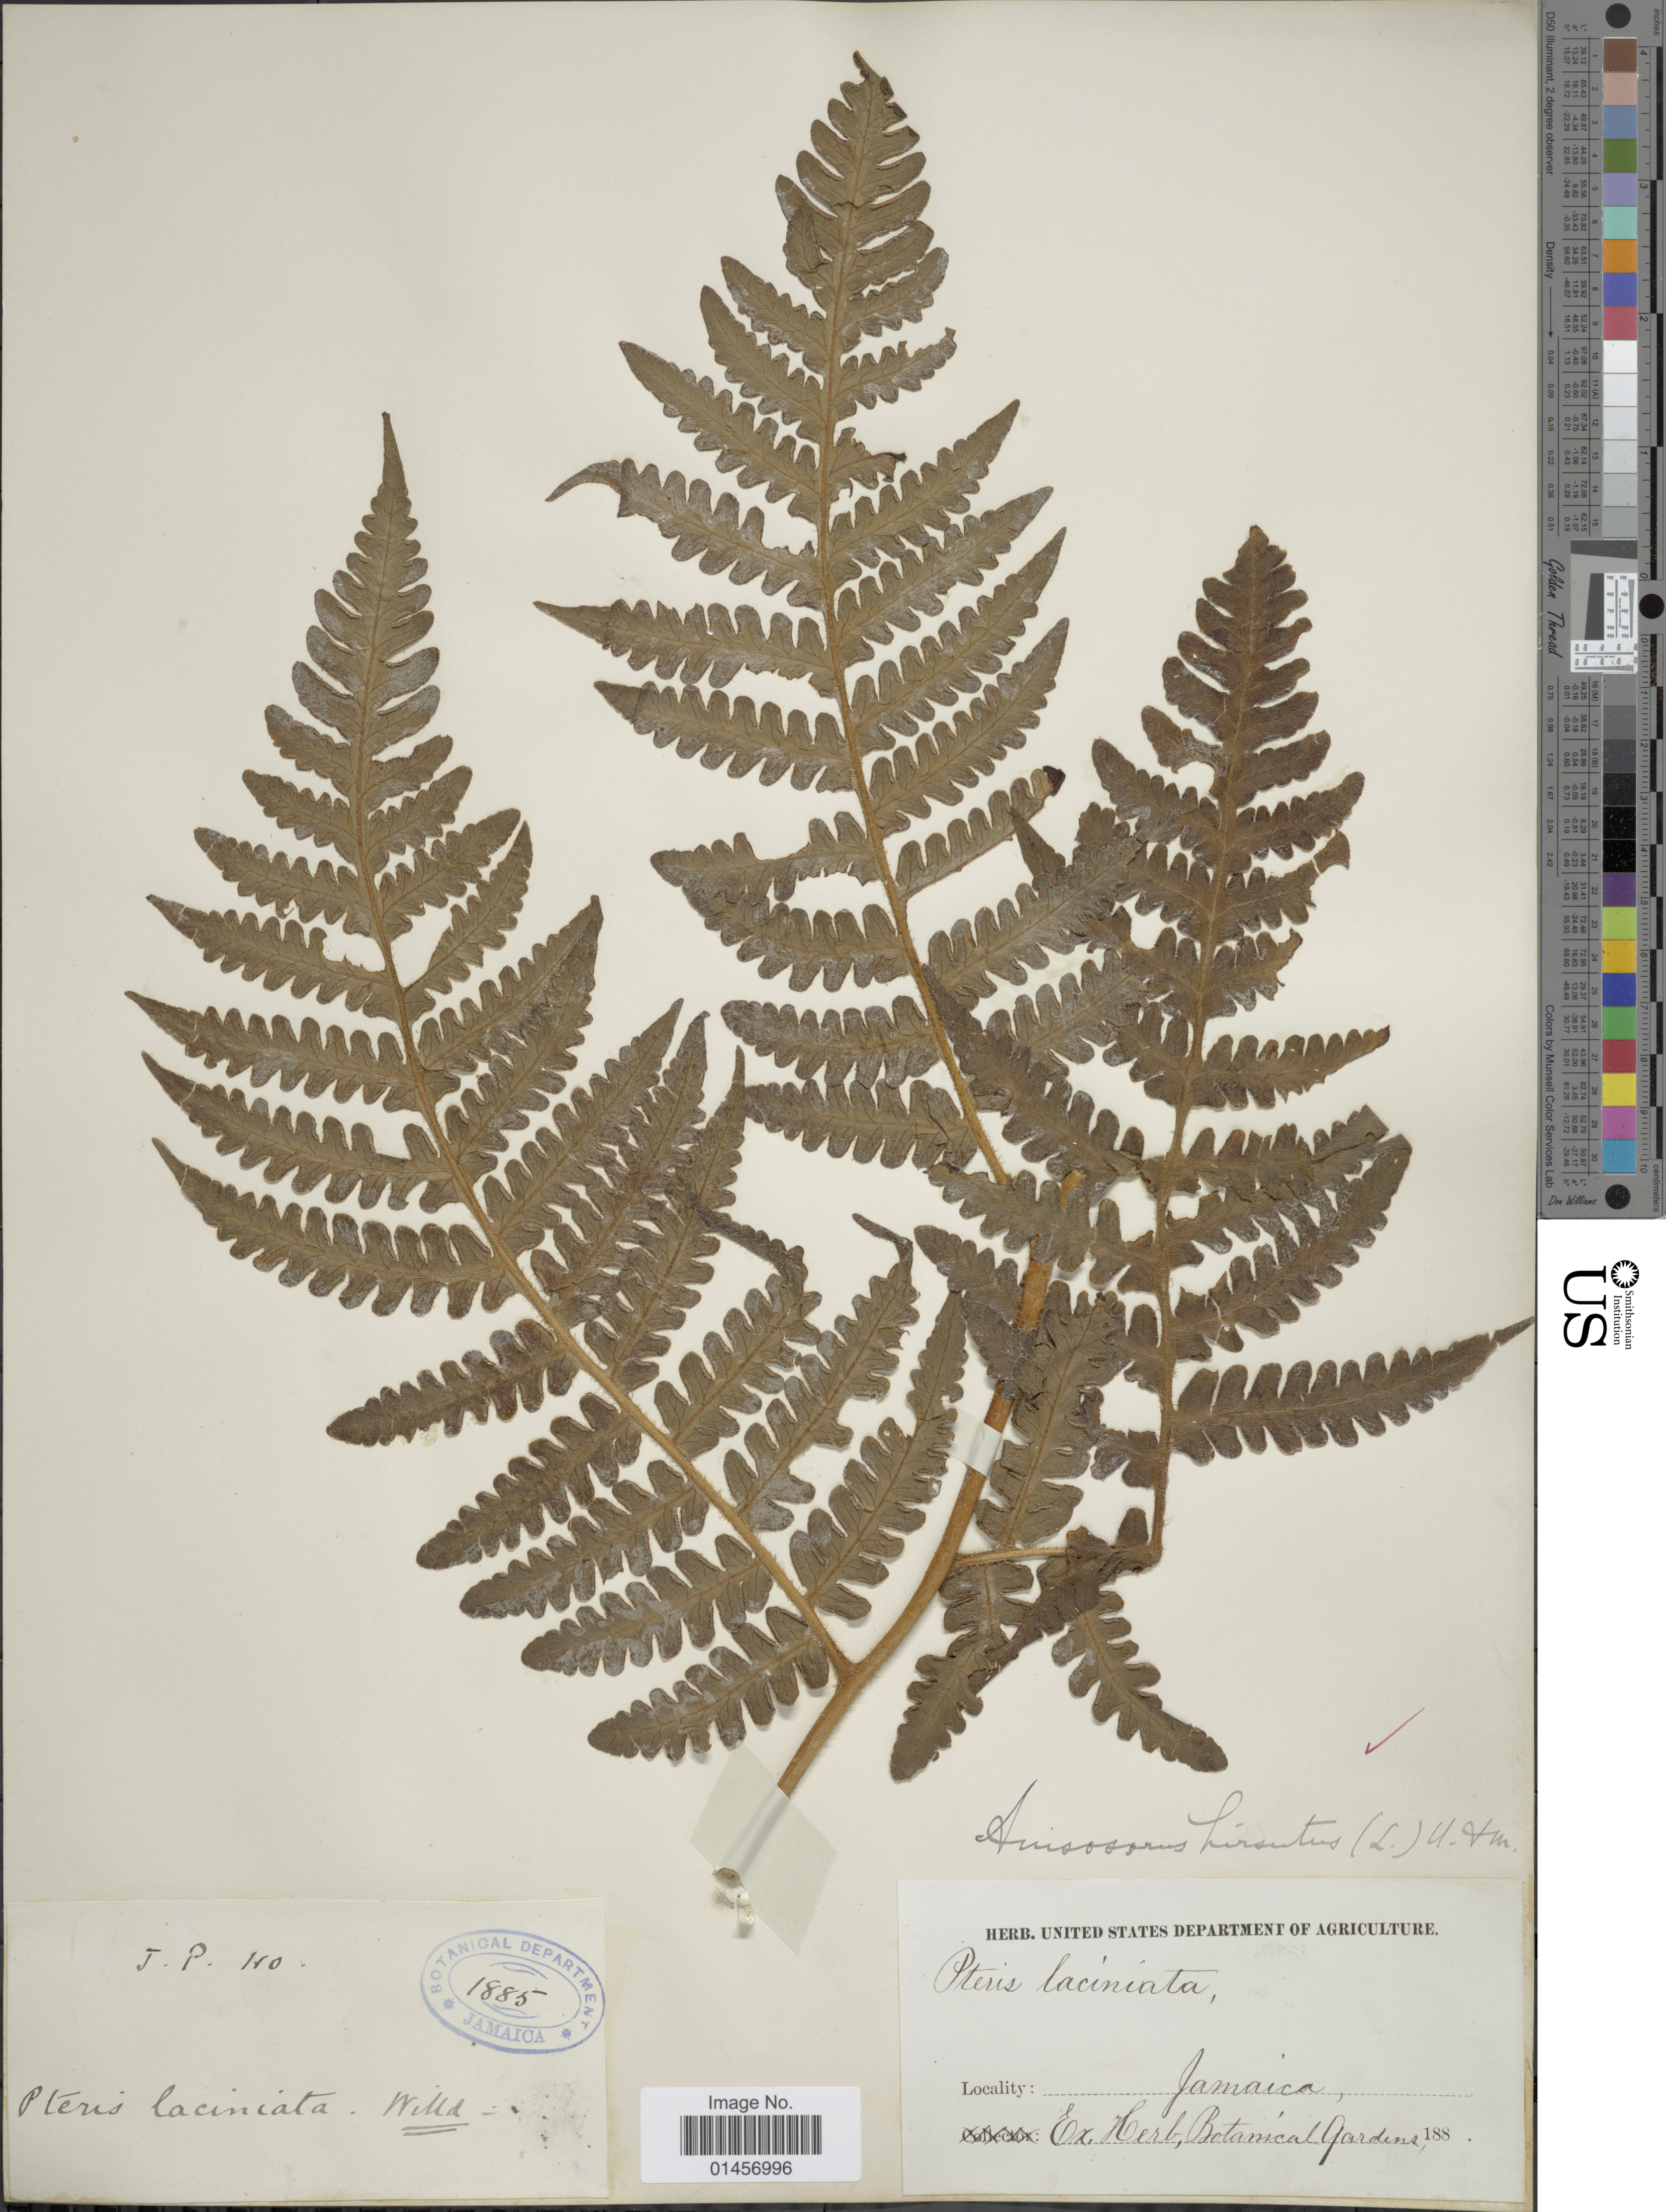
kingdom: Plantae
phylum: Tracheophyta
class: Polypodiopsida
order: Polypodiales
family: Lonchitidaceae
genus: Lonchitis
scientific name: Lonchitis hirsuta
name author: L.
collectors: J.P.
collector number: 110*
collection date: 1885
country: Jamaica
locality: Jamaica.